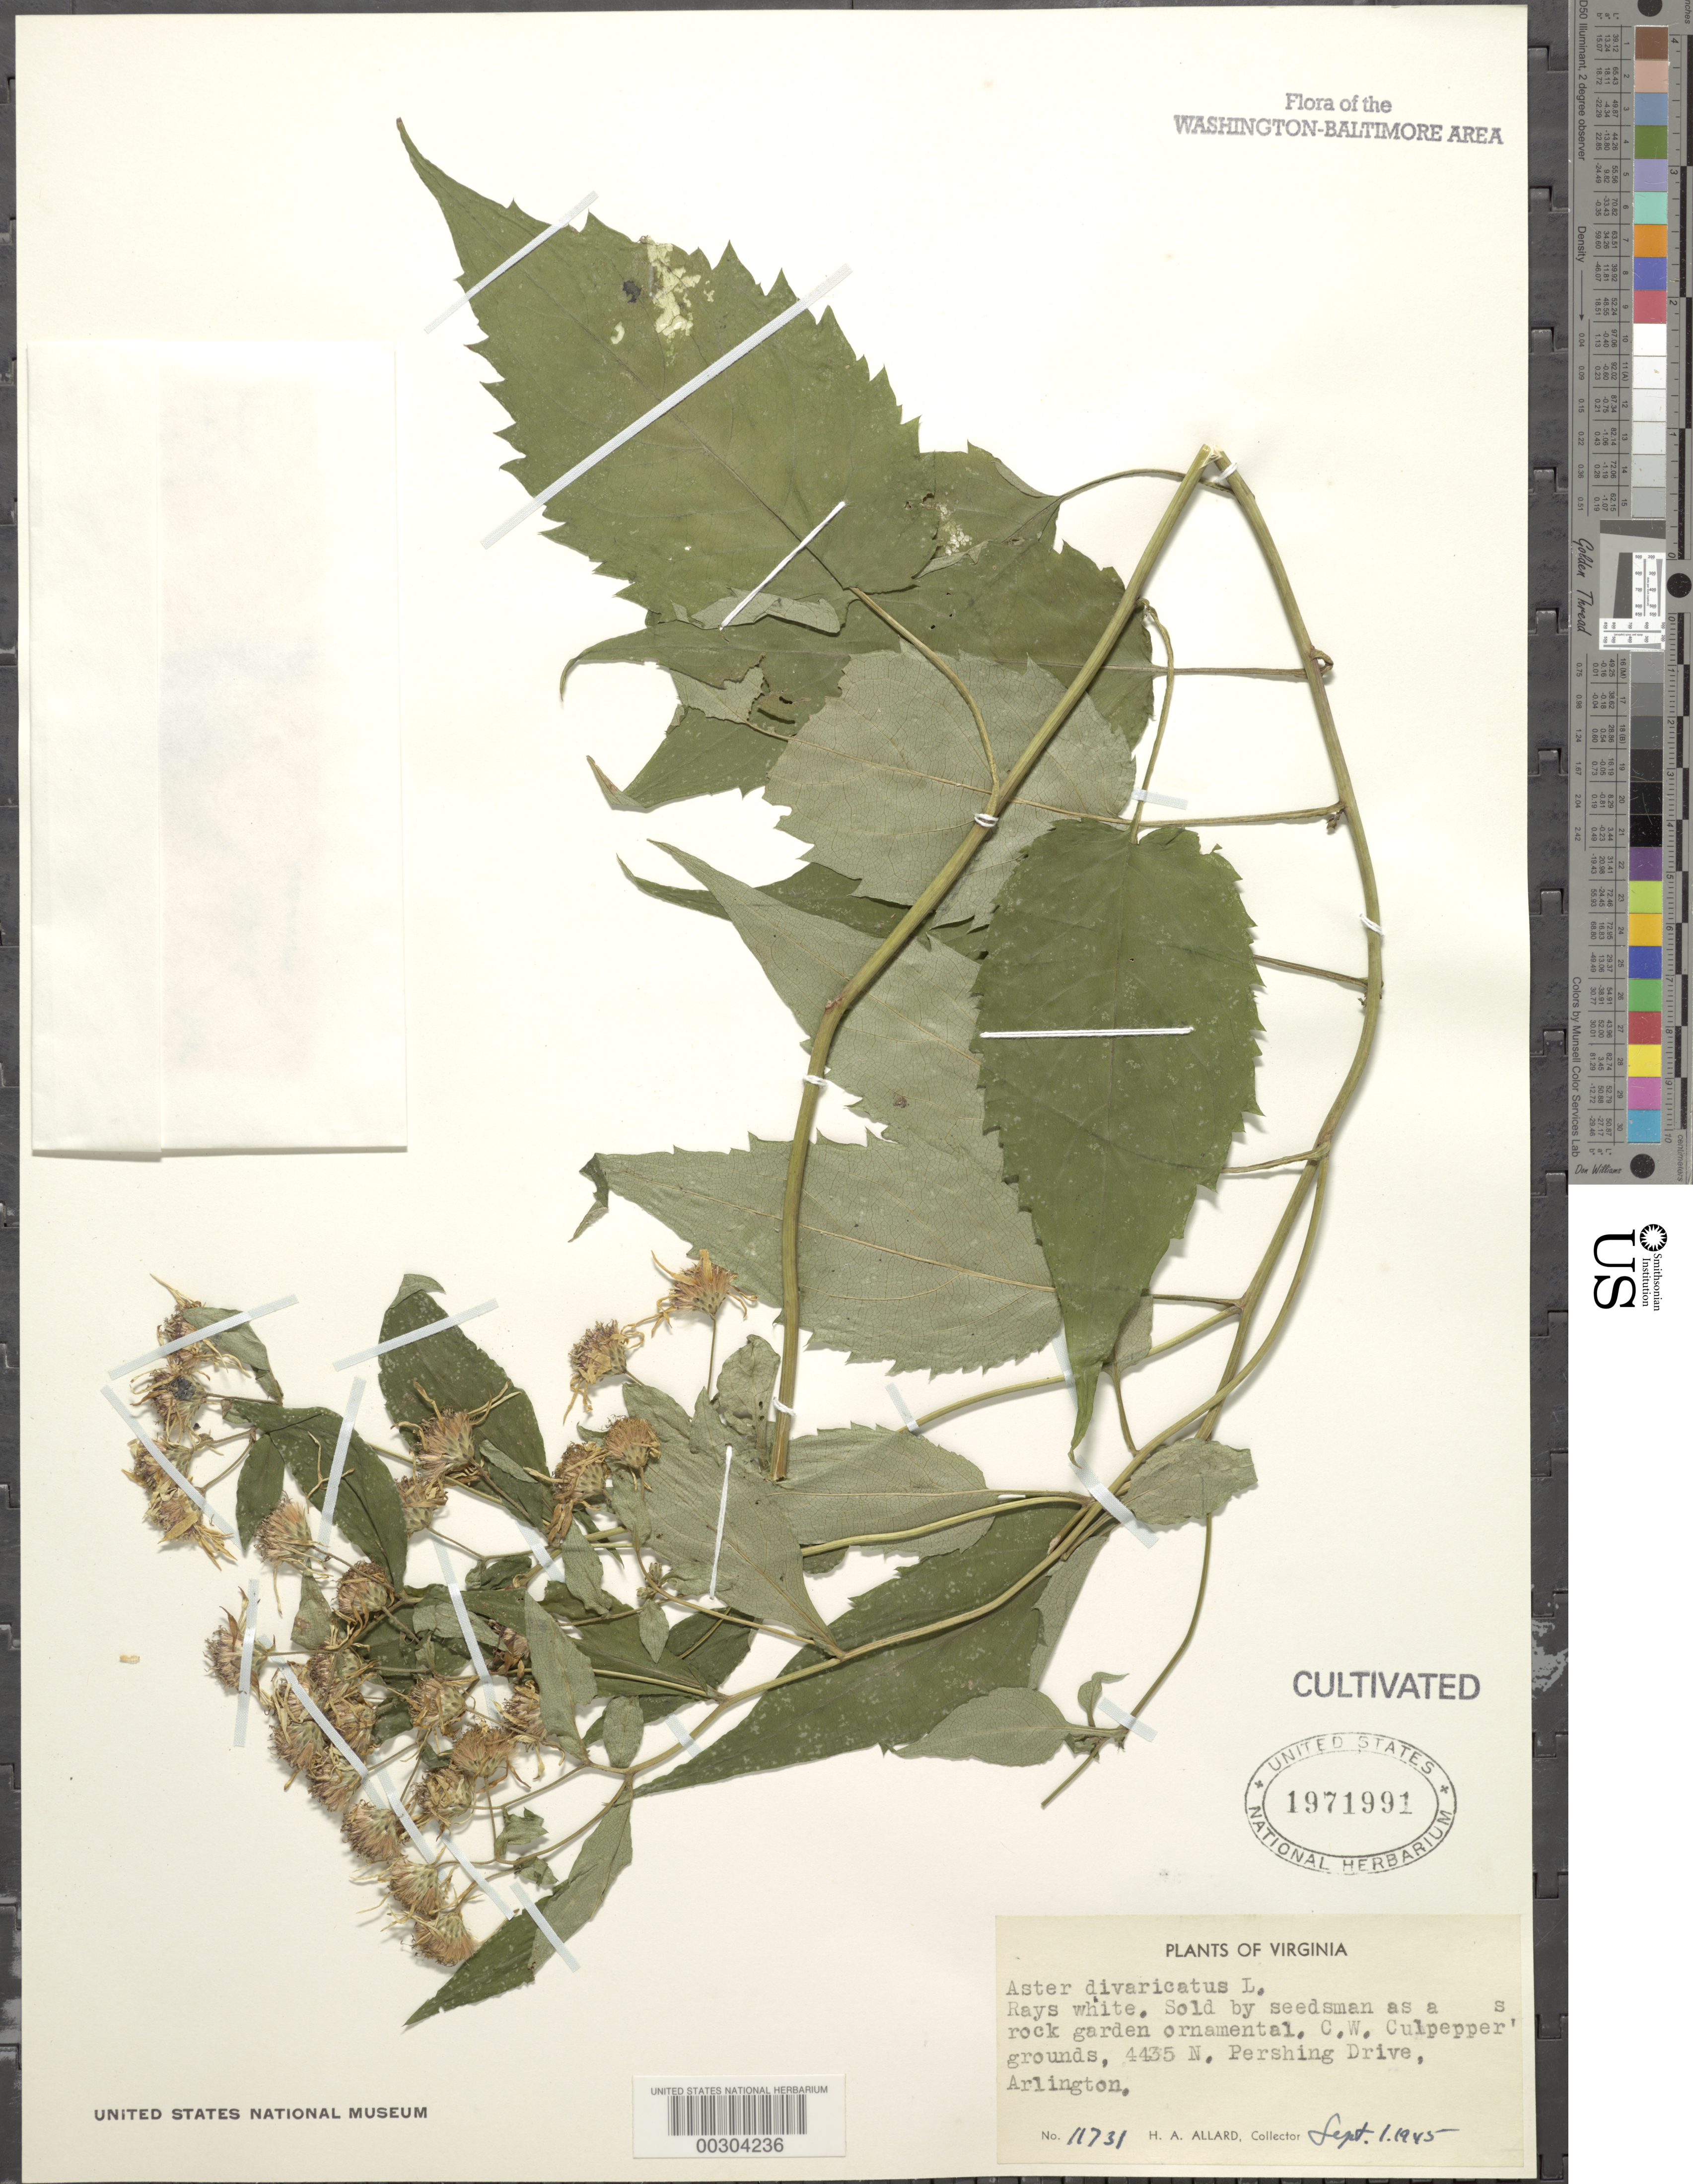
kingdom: Plantae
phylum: Tracheophyta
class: Magnoliopsida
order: Asterales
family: Asteraceae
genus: Eurybia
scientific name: Eurybia divaricata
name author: (L.) G.L. Nesom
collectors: H. A. Allard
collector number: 11731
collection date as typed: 01 Sep 1945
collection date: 1945-09-01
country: United States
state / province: Virginia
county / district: Arlington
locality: Arlington, 4435 N Pershing Dr, C.W. Culpepper's grounds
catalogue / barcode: US 1971991